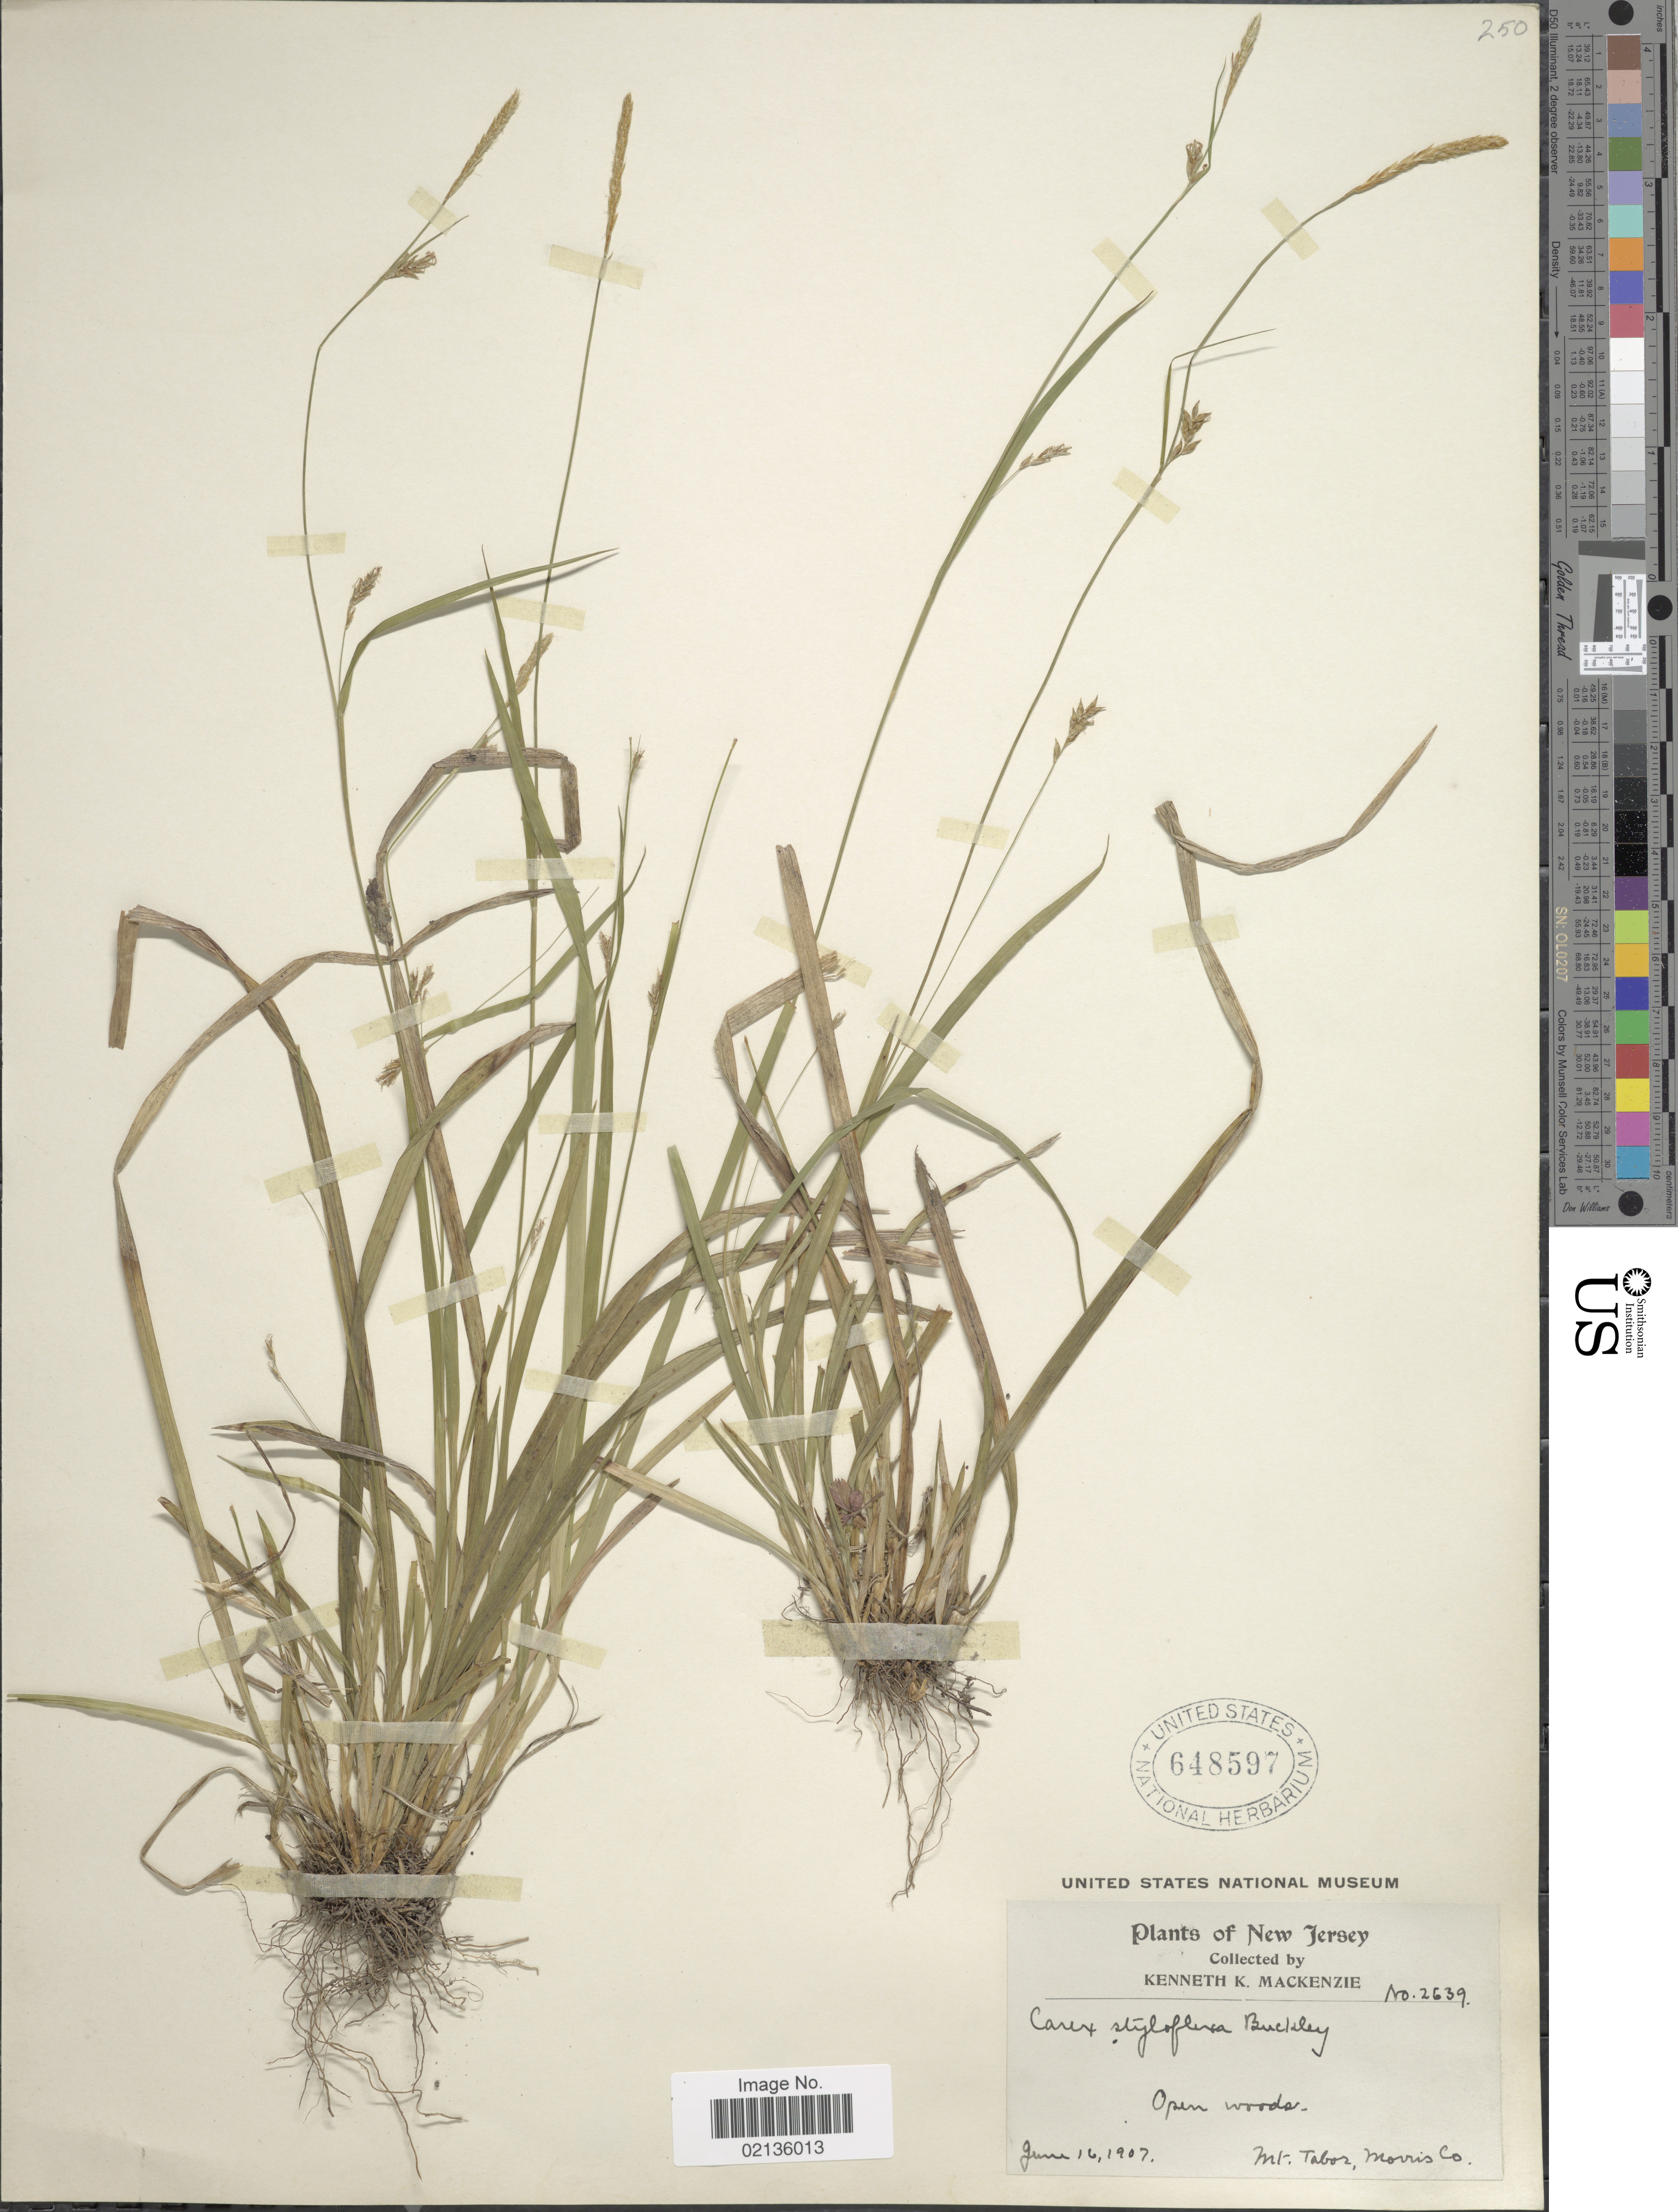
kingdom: Plantae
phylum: Tracheophyta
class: Liliopsida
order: Poales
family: Cyperaceae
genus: Carex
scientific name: Carex styloflexa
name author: Buckley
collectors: K. K. Mackenzie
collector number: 2639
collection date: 1907-06-16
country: United States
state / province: New Jersey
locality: Mt. Tabor, Morris Co.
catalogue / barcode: US 648597